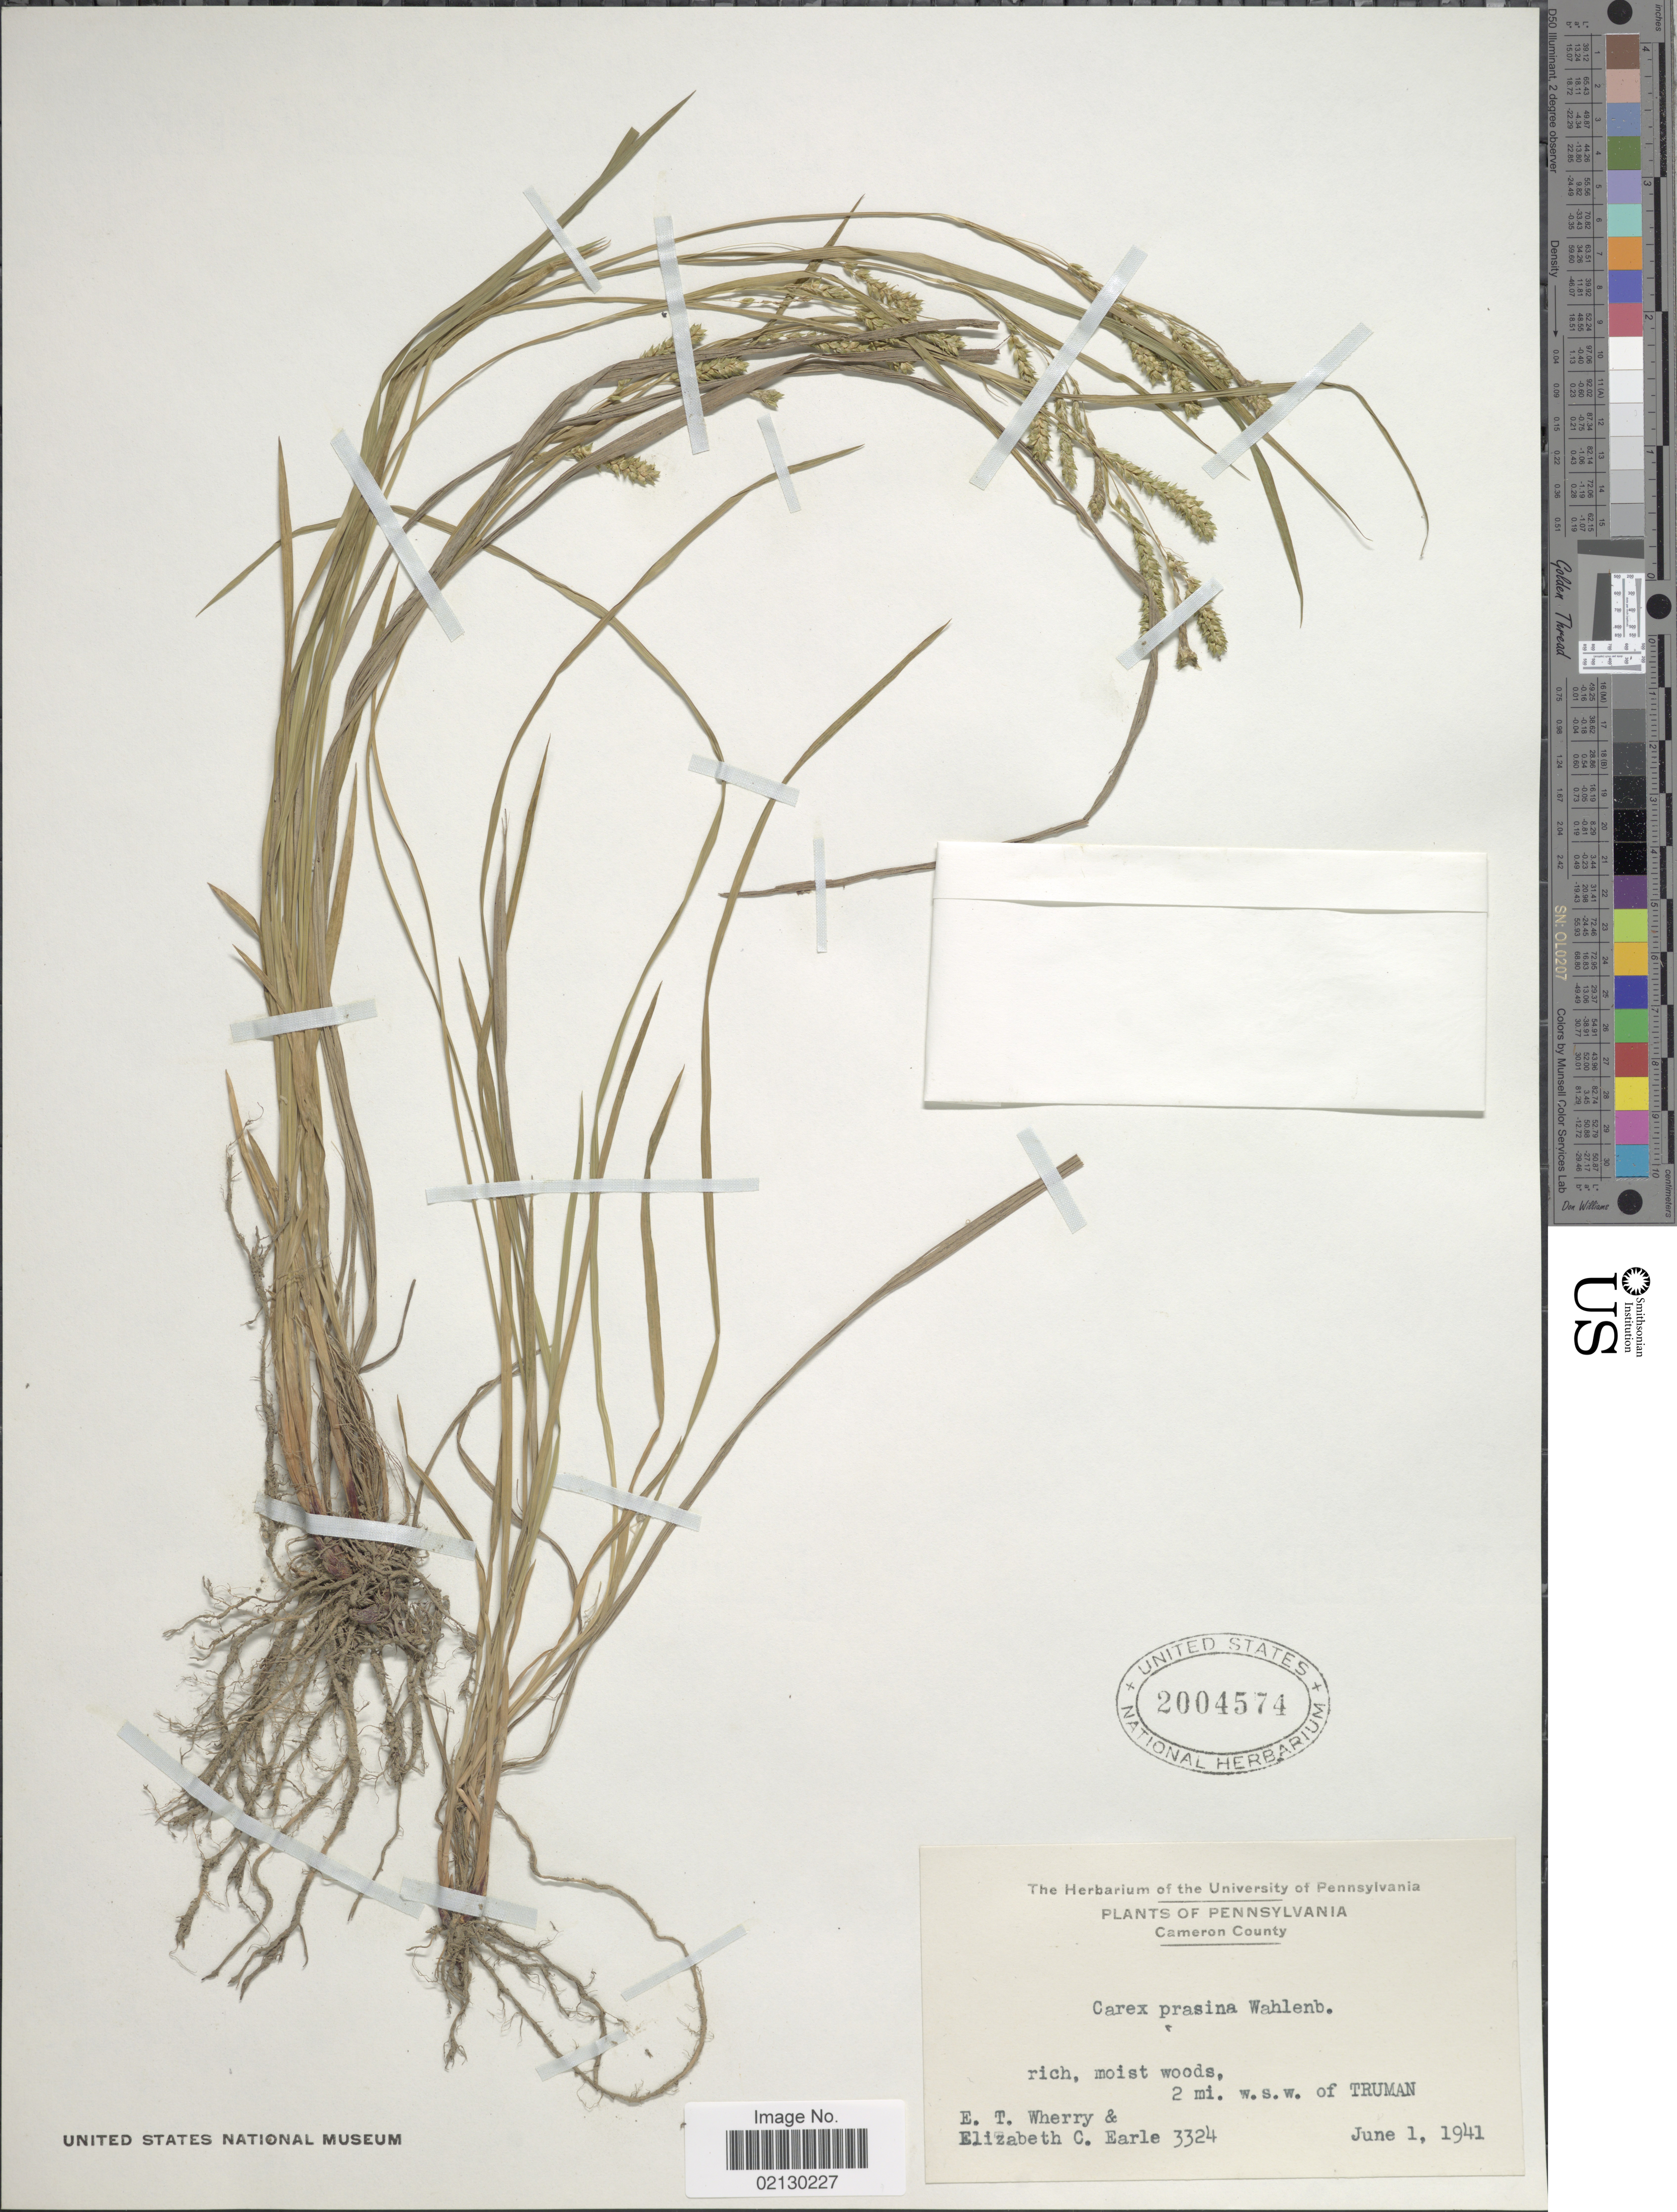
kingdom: Plantae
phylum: Tracheophyta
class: Liliopsida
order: Poales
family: Cyperaceae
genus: Carex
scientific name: Carex prasina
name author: Wahlenb.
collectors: E. T. Wherry & E. C. Earle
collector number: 3324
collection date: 1941-06-01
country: United States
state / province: Pennsylvania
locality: Cameron County, 2 mi. w.s.w. of Truman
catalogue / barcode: US 2004574